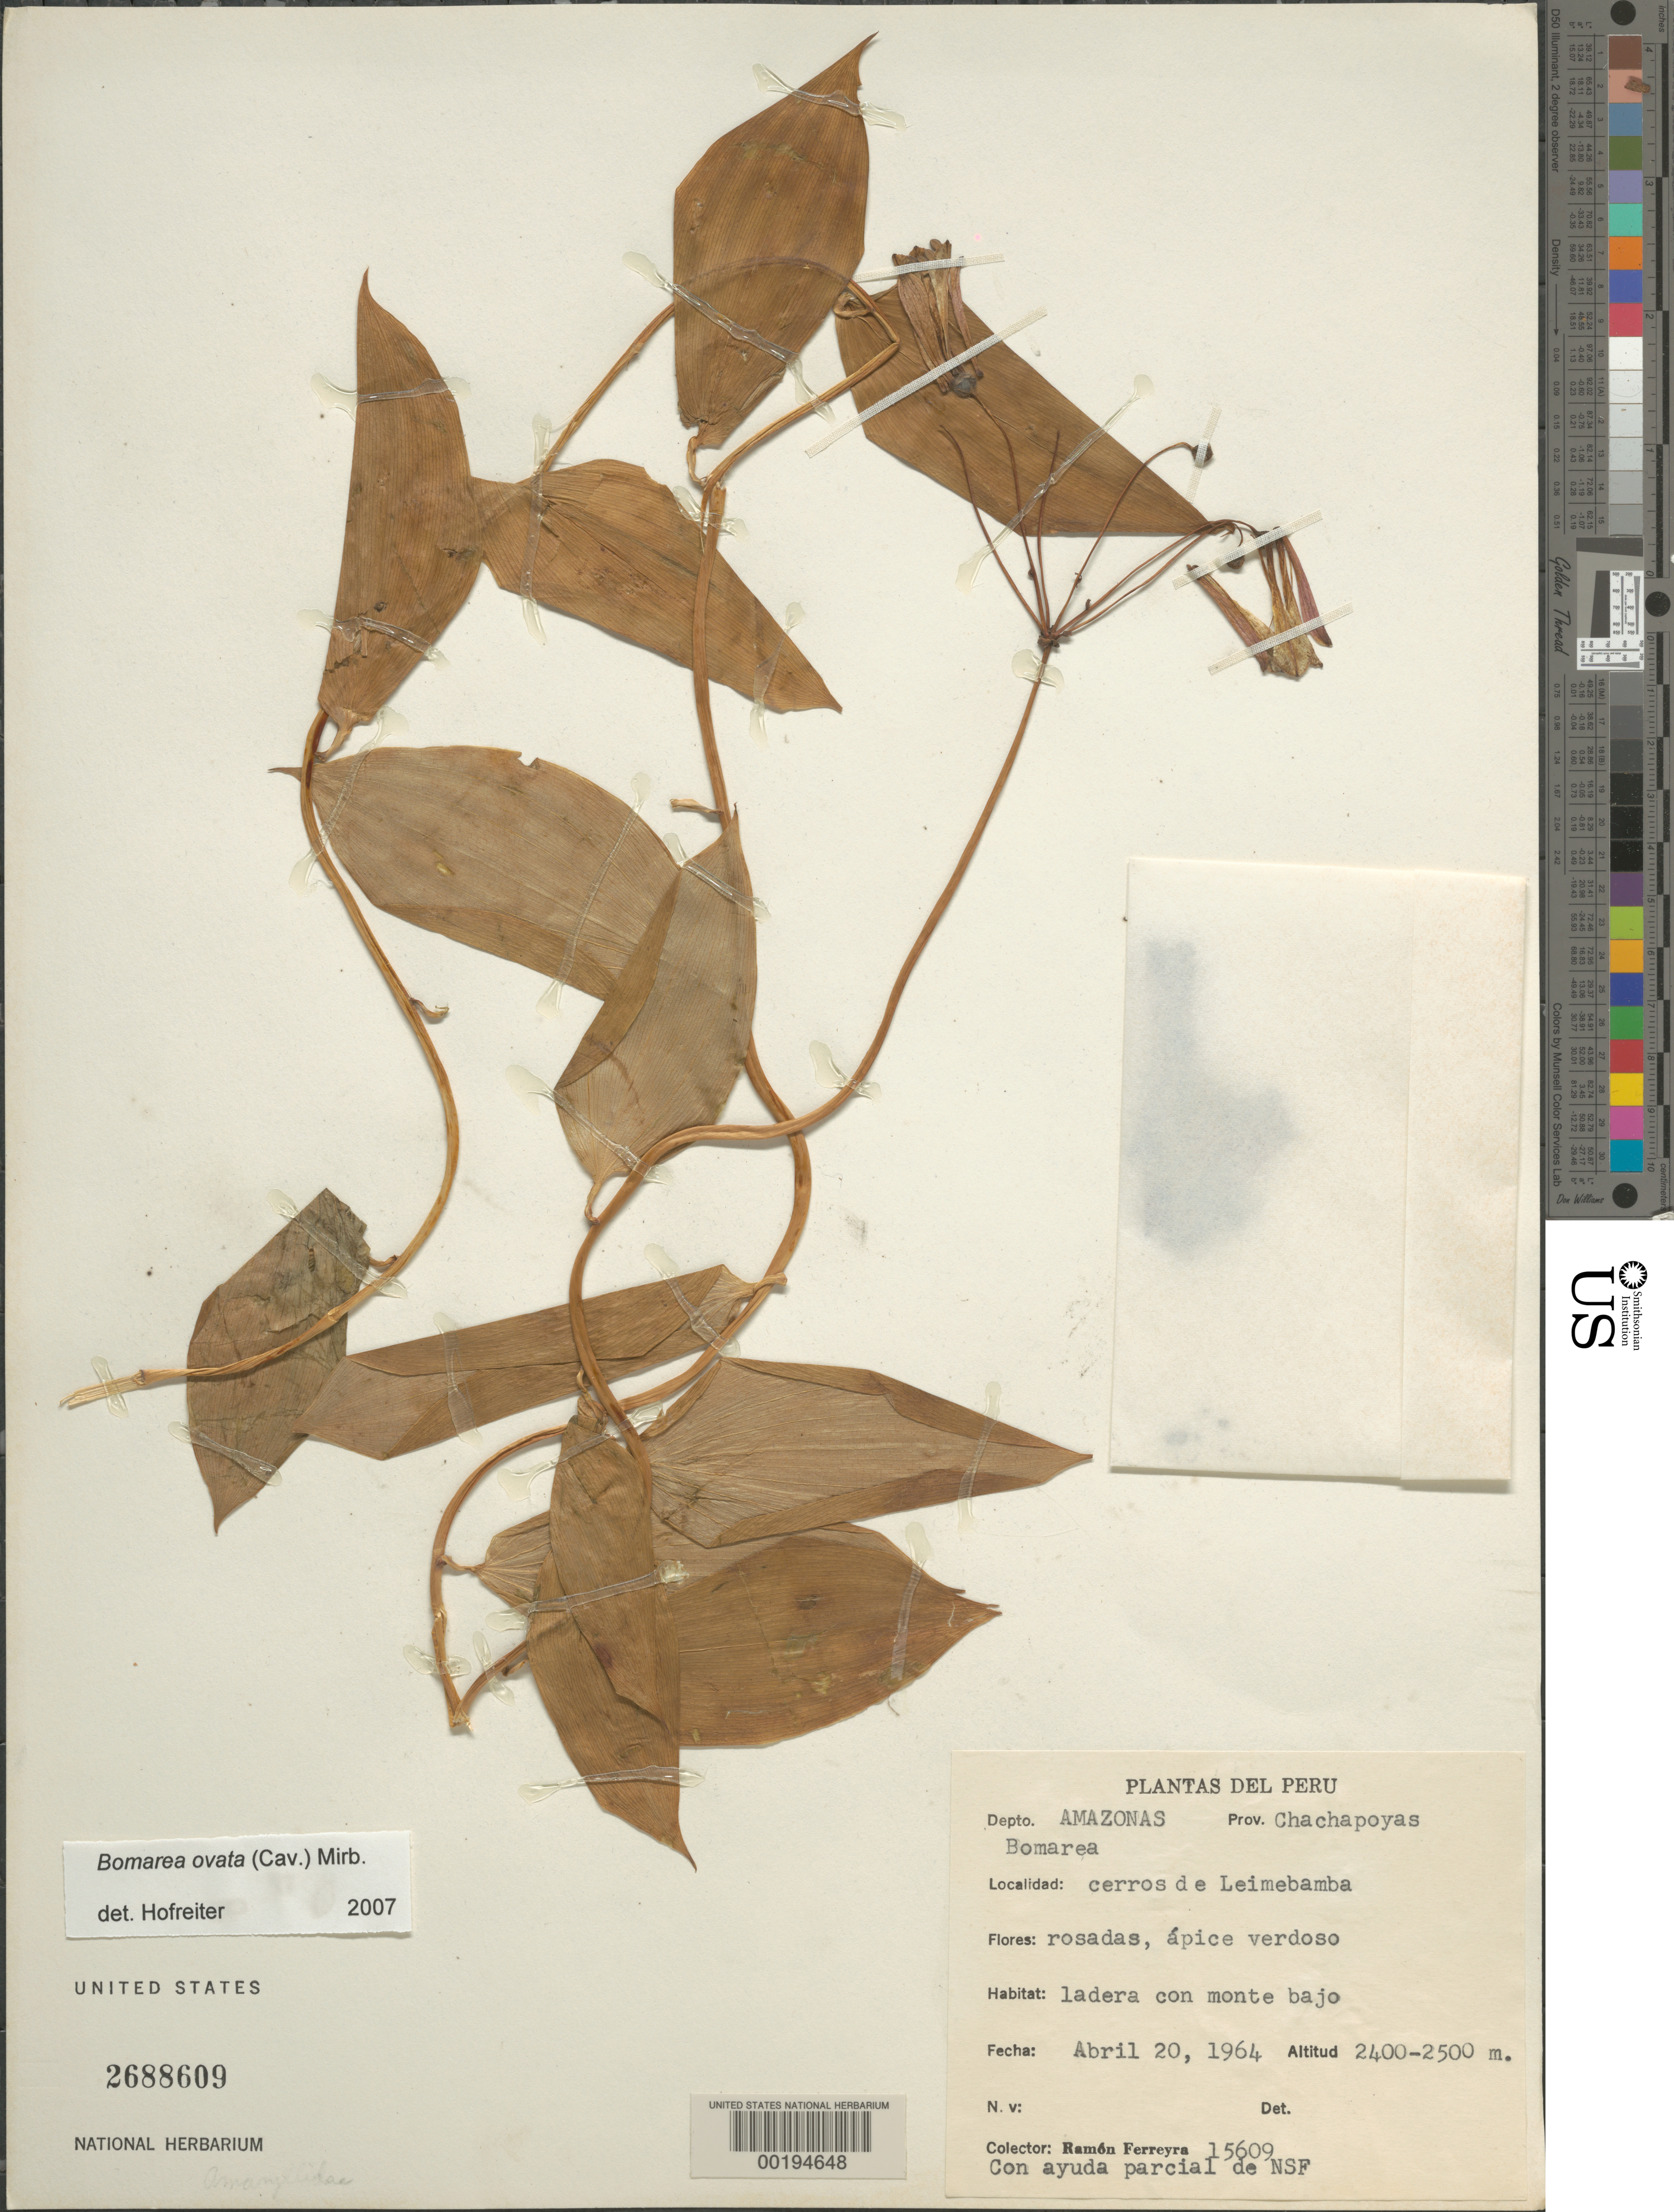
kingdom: Plantae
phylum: Tracheophyta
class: Liliopsida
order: Liliales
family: Alstroemeriaceae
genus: Bomarea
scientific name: Bomarea ovata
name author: (Cav.) Mirb.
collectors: R. A. Ferreyra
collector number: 15609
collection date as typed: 20 Apr 1964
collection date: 1964-04-20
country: Peru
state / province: Amazonas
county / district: Chachapoyas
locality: Cerros de Leimebamba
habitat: Slopes with short thickets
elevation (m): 2400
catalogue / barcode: US 2688609